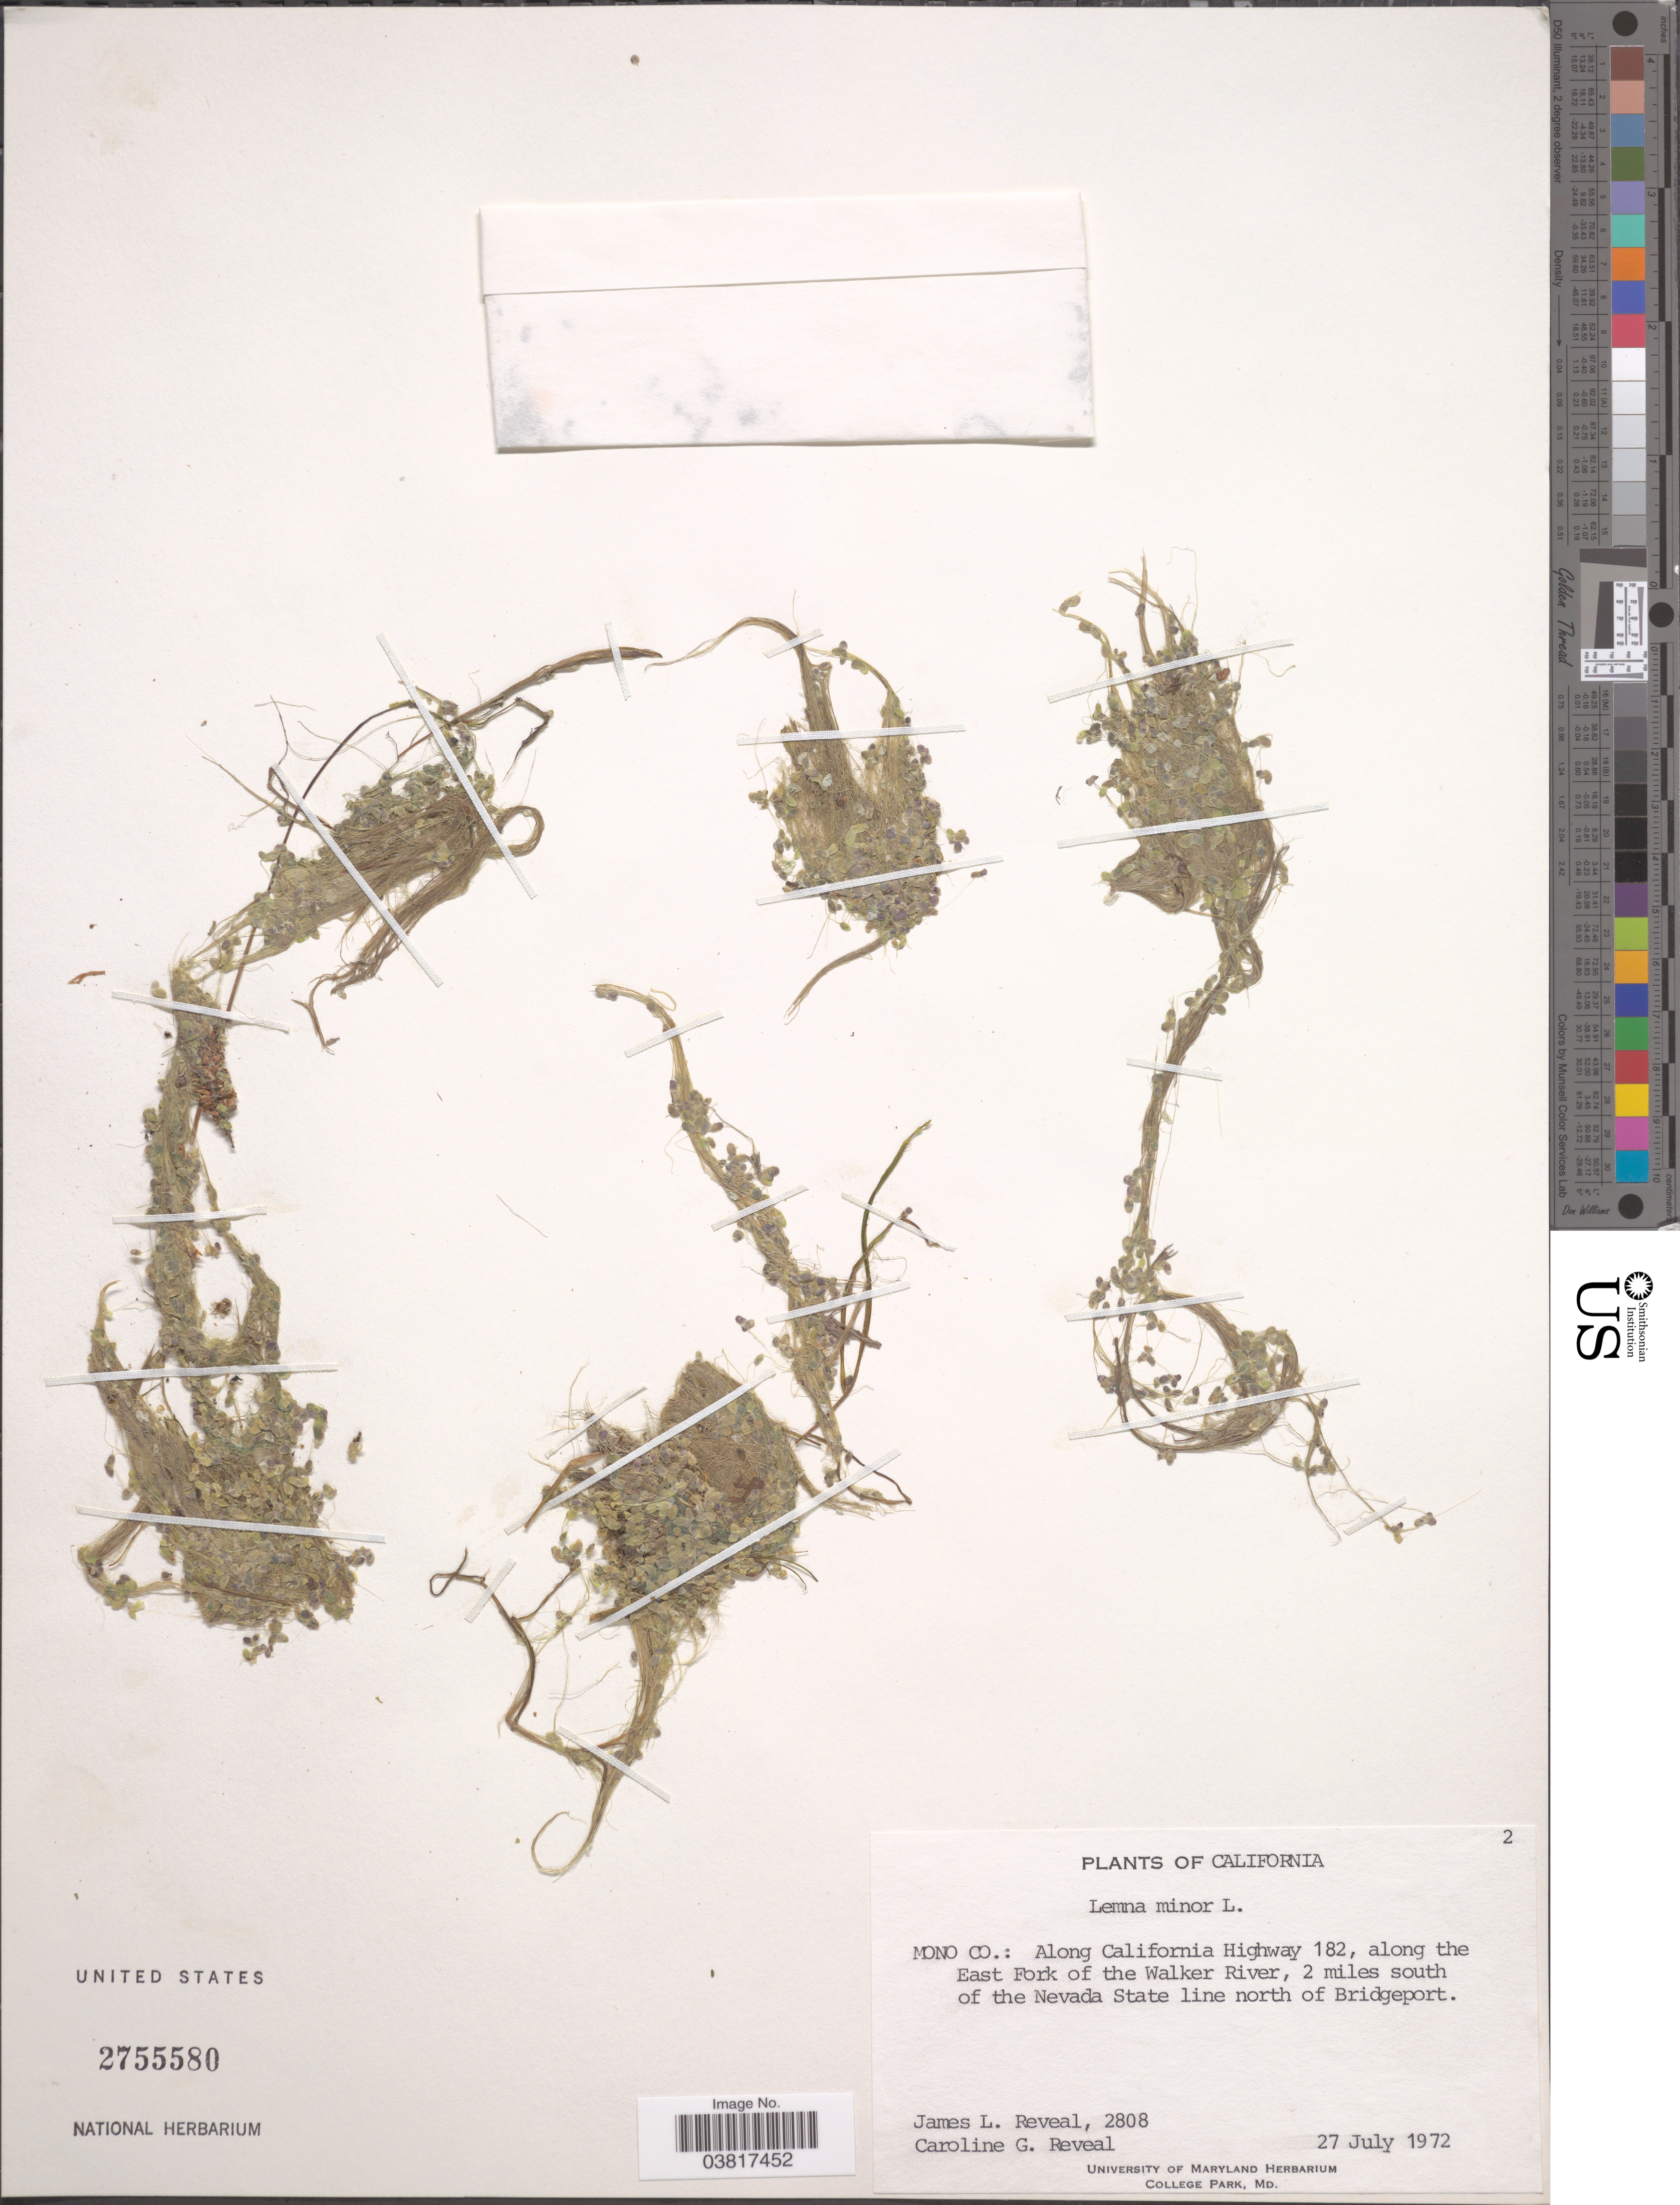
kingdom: Plantae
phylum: Tracheophyta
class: Liliopsida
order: Alismatales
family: Araceae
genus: Lemna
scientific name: Lemna minor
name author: L.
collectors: J. L. Reveal & C. G. Reveal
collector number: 2808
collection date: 1972-07-27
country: United States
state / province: California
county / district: Mono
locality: Mono Co.: Along California Highway 182, along the East Fork of the Walker River, 2 miles south of the Nevada State line north of Bridgeport.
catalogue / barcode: US 2755580